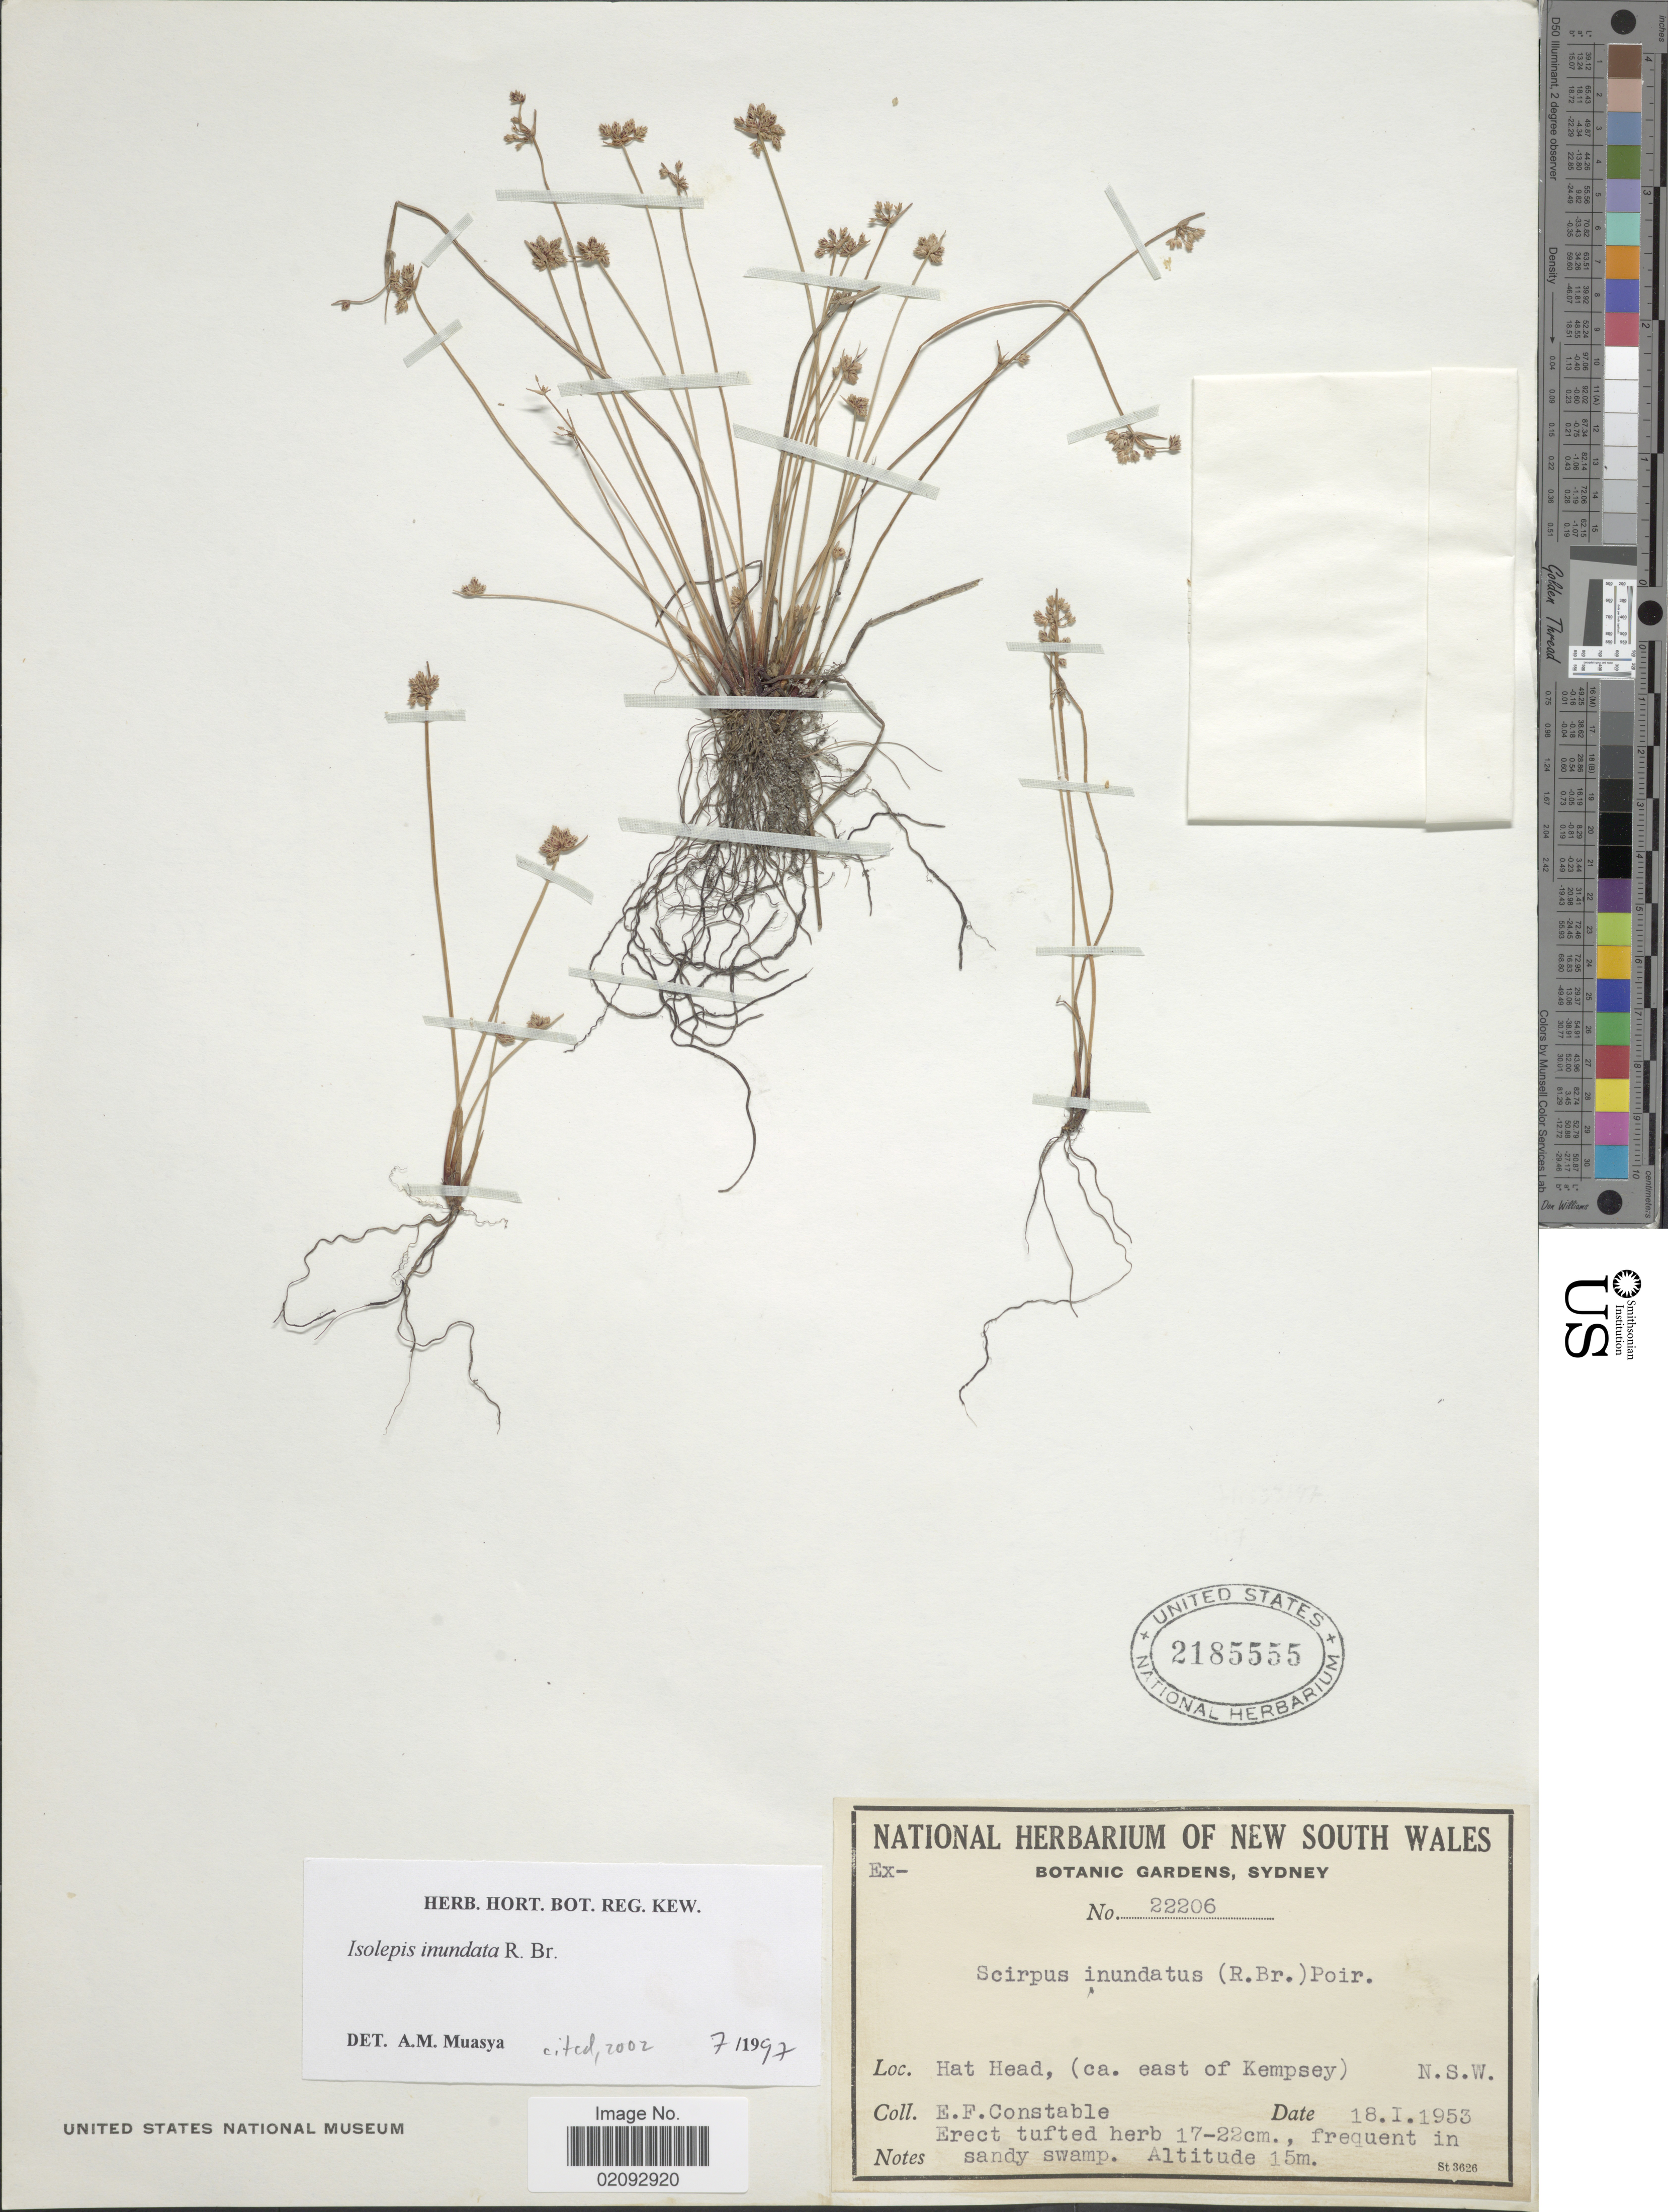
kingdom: Plantae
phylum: Tracheophyta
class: Liliopsida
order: Poales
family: Cyperaceae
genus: Isolepis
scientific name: Isolepis inundata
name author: R. Br.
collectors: E. F. Constable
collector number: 22206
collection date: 1953-01-18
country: Australia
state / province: New South Wales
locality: Hat Head, (ca. east of Kempsey)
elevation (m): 15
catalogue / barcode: US 2185555